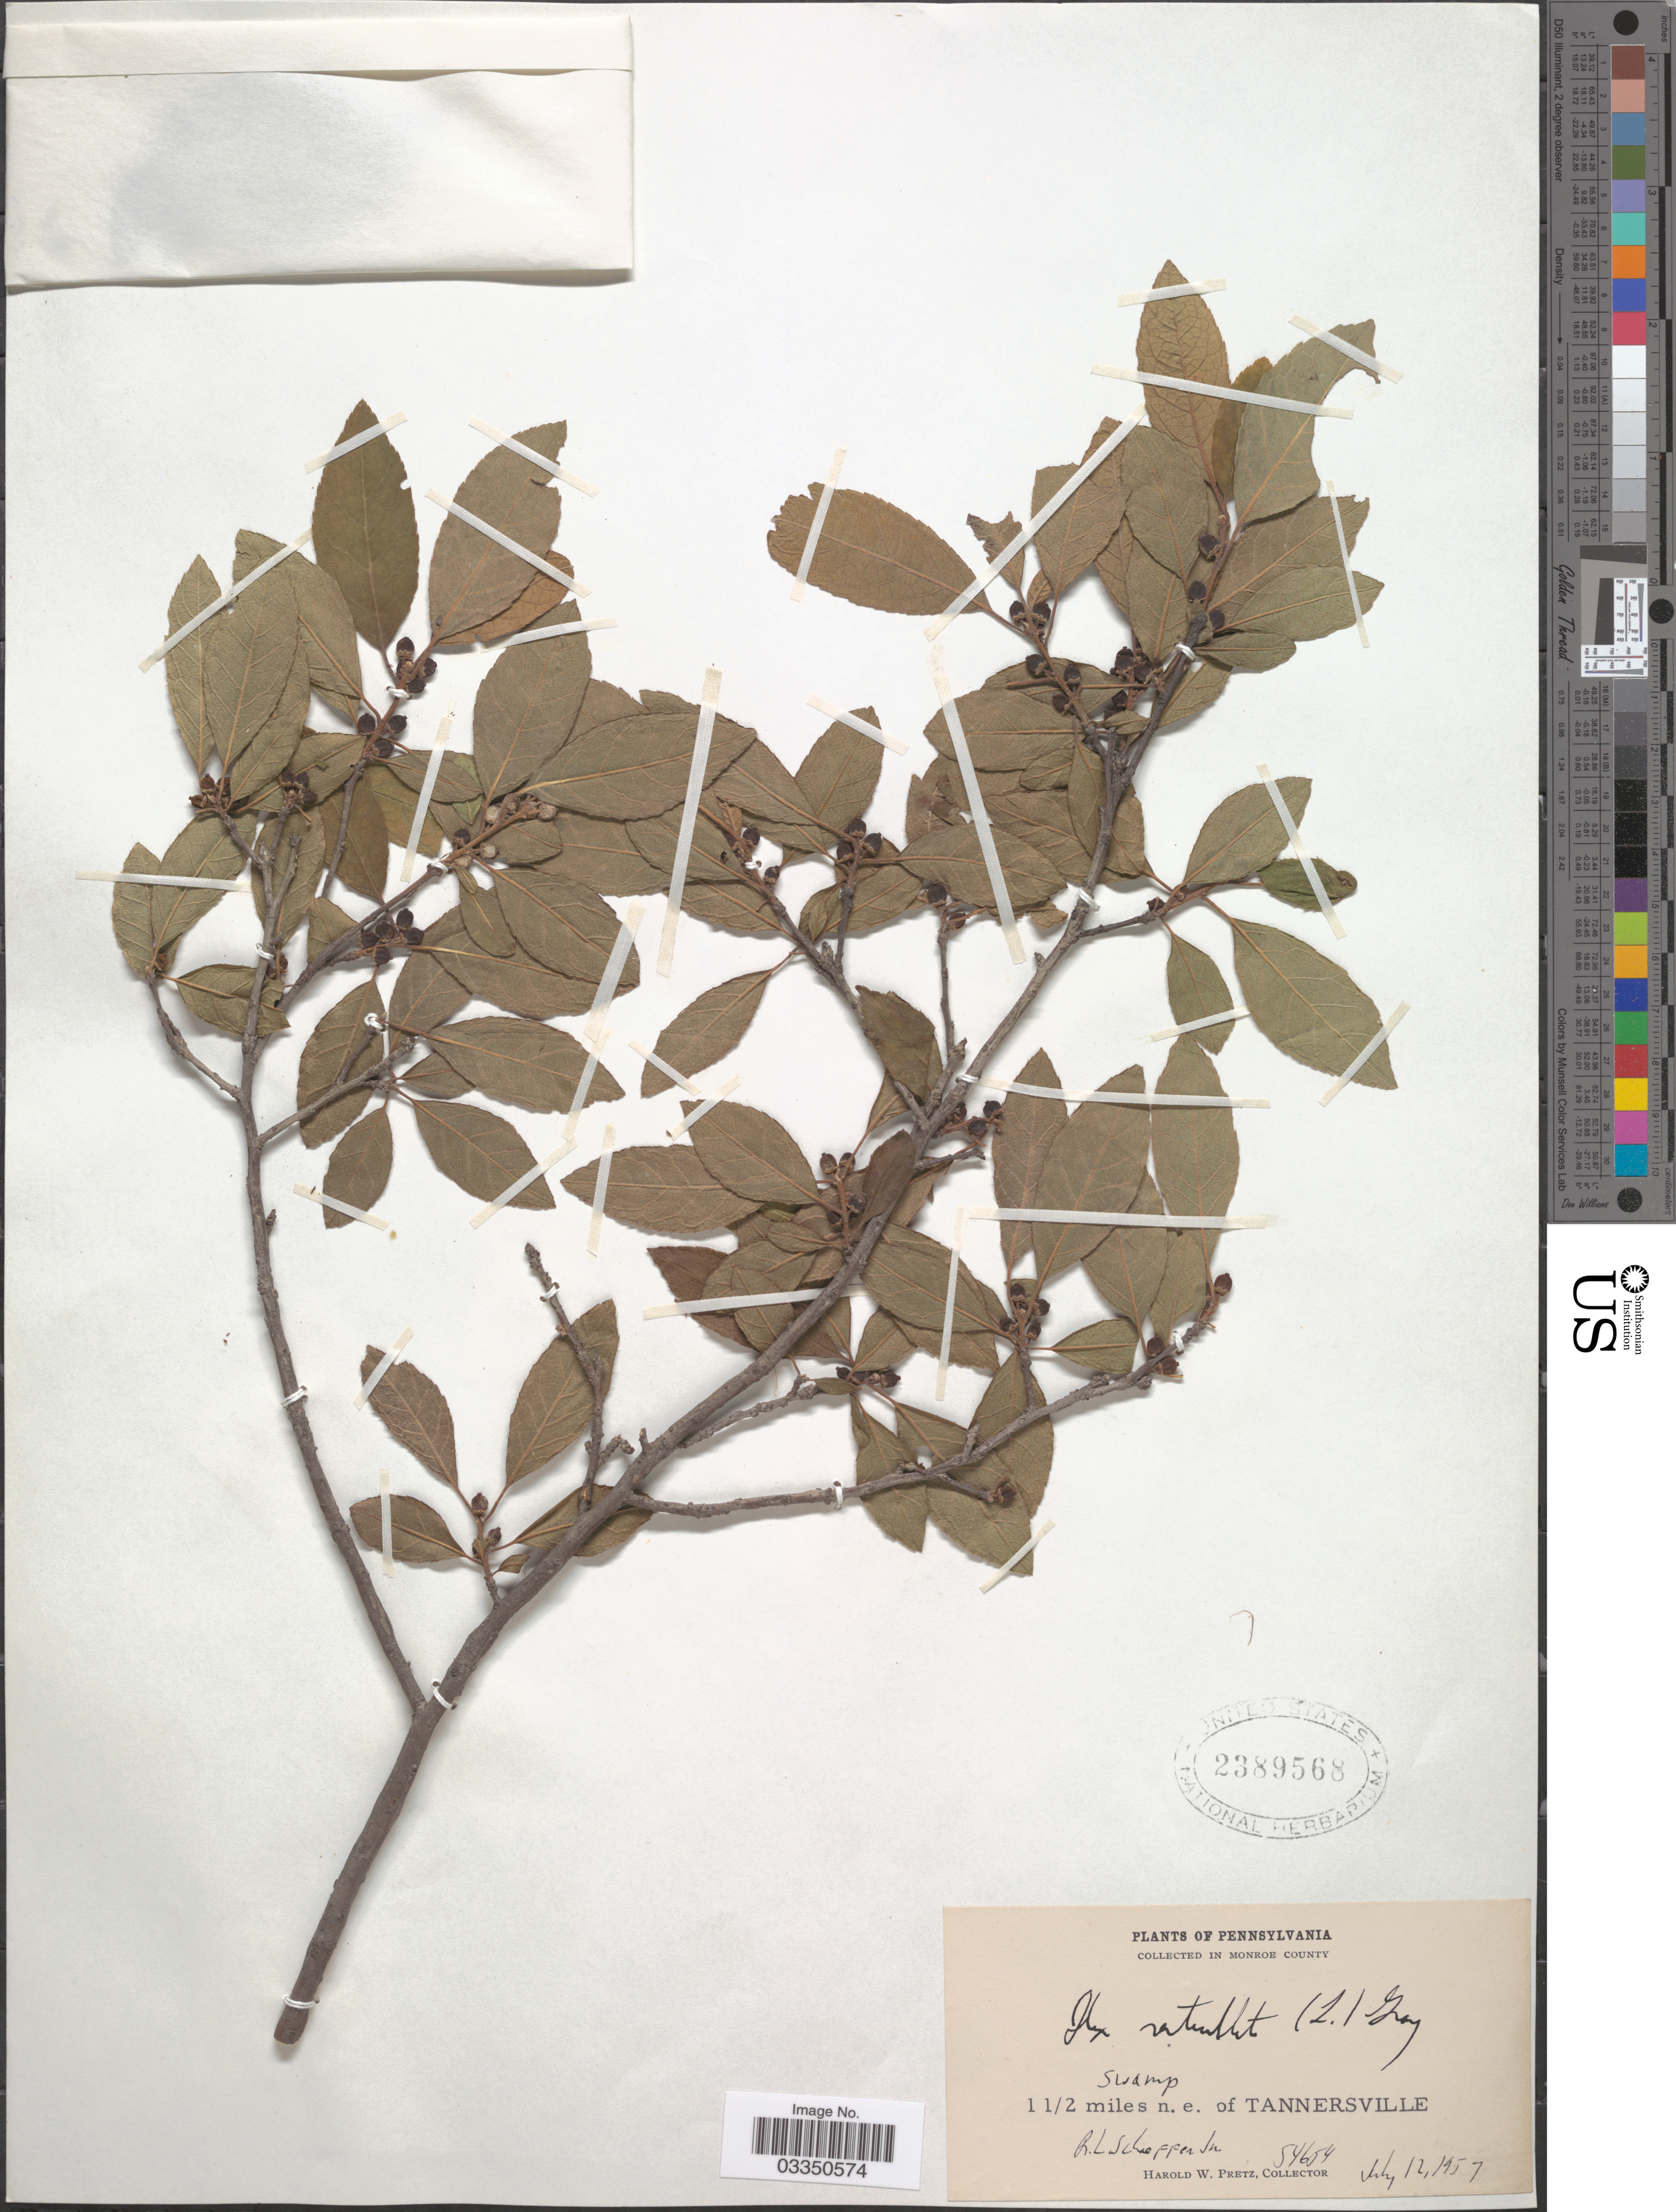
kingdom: Plantae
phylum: Tracheophyta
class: Magnoliopsida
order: Aquifoliales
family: Aquifoliaceae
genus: Ilex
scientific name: Ilex verticillata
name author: (L.) A. Gray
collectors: R. L. Schaeffer Jr. & H. W. Pretz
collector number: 54654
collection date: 1957-07-12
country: United States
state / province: Pennsylvania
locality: Monroe County. 1½ miles n.e. of Tannersville.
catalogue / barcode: US 2389568